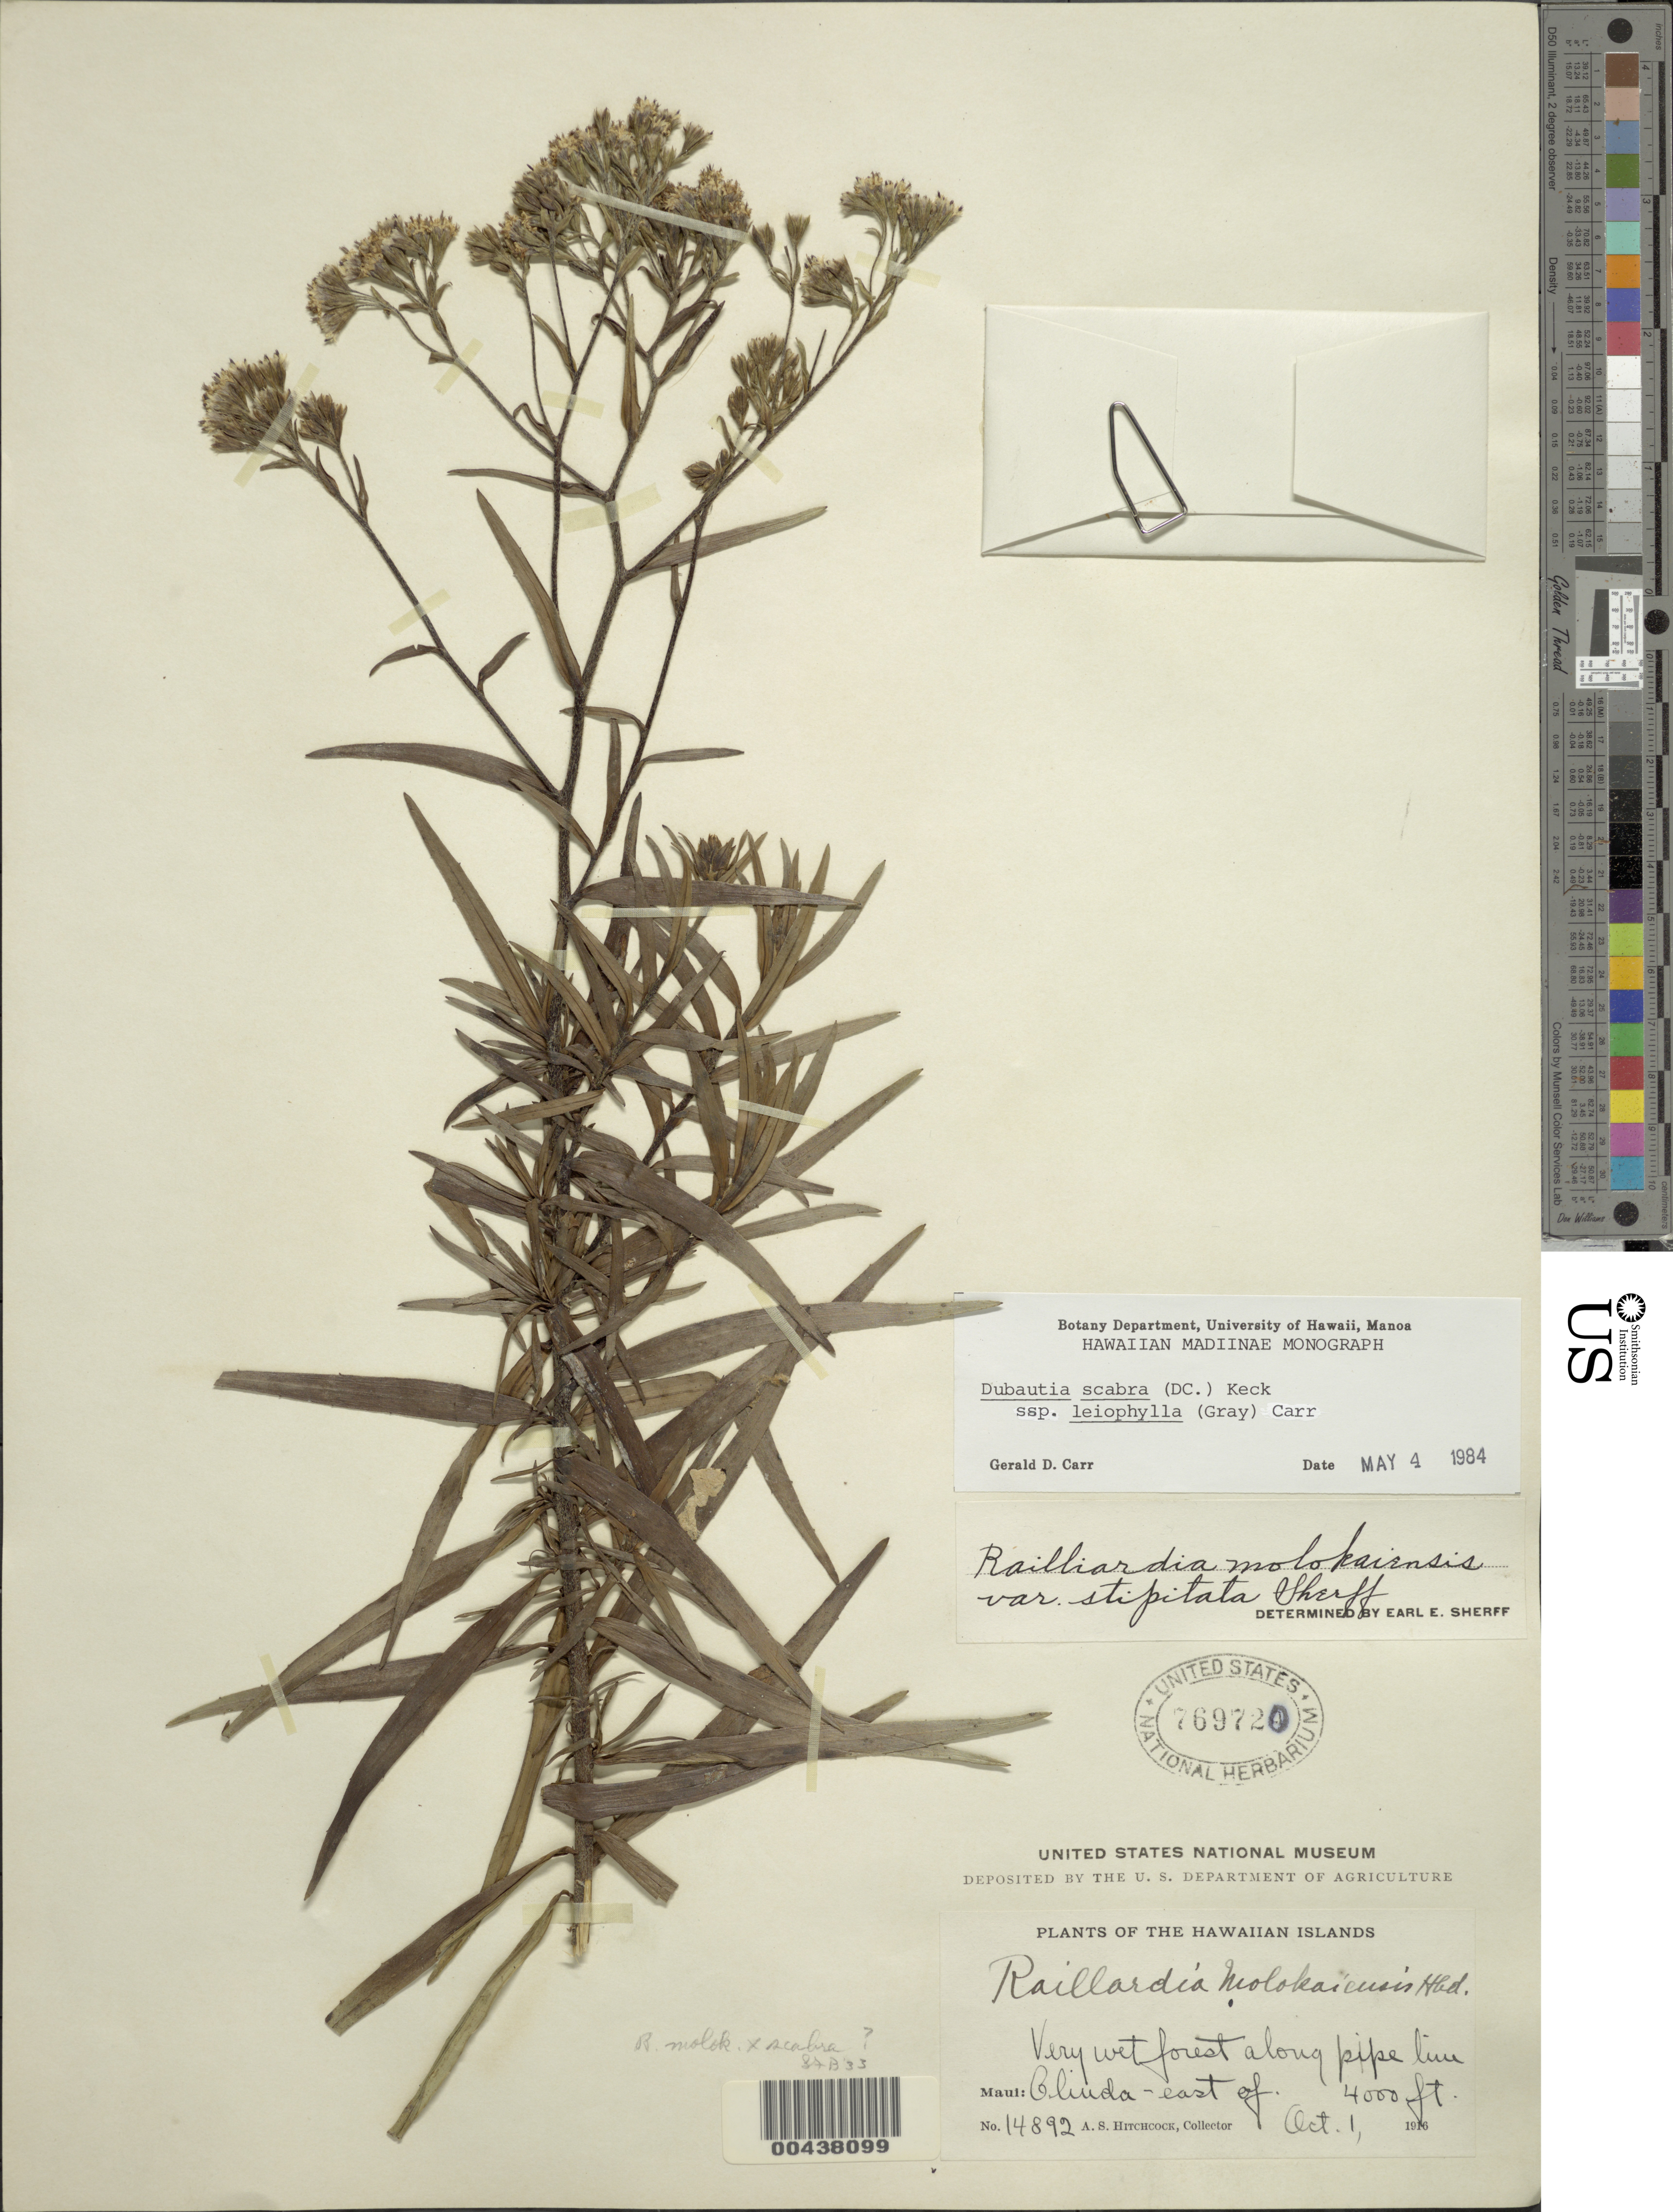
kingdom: Plantae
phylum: Tracheophyta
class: Magnoliopsida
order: Asterales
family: Asteraceae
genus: Dubautia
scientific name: Dubautia scabra subsp. leiophylla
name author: (A. Gray) G.D. Carr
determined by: Carr, G. D.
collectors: A. S. Hitchcock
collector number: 14892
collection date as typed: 1 Oct 1916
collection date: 1916-10-01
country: United States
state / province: Hawaii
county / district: Maui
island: Maui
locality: Olinda - E of, along pipe line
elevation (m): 1219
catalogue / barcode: US 769720